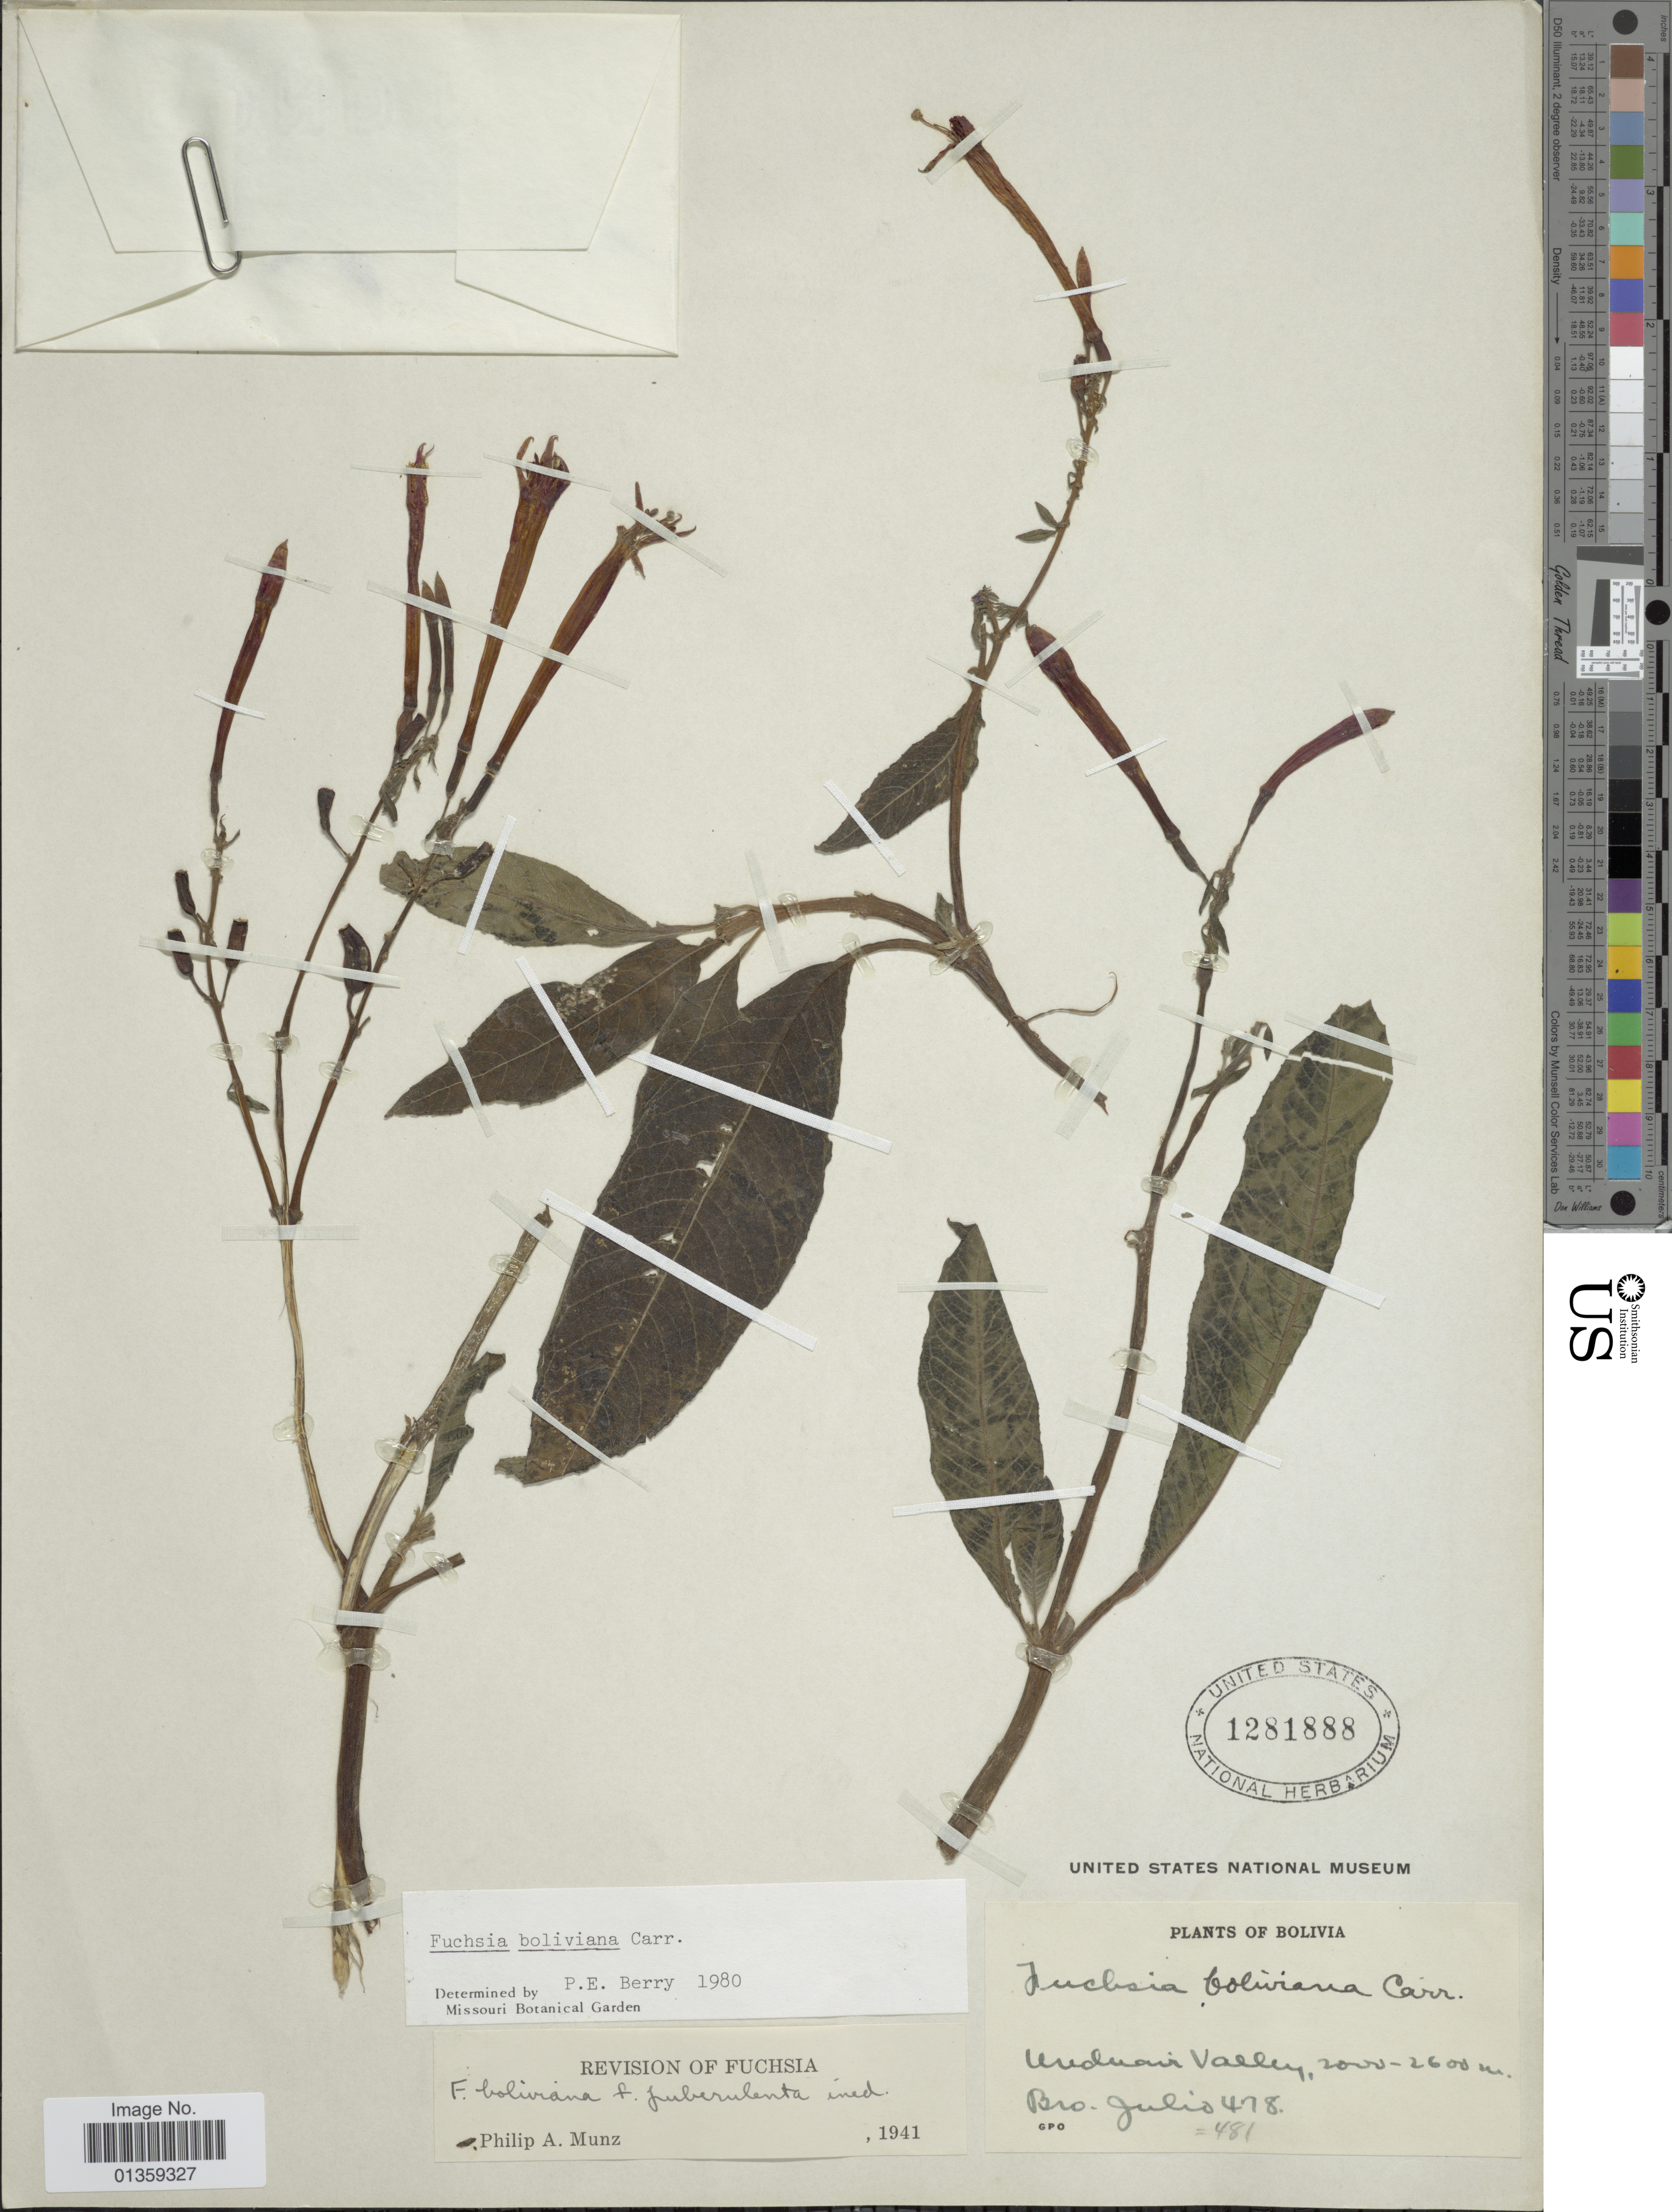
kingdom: Plantae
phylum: Tracheophyta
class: Magnoliopsida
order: Myrtales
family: Onagraceae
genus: Fuchsia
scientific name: Fuchsia boliviana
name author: Carrière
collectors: Bro. Julio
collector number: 478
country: Bolivia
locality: Unduavi Valley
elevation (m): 2000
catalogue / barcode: US 1281888